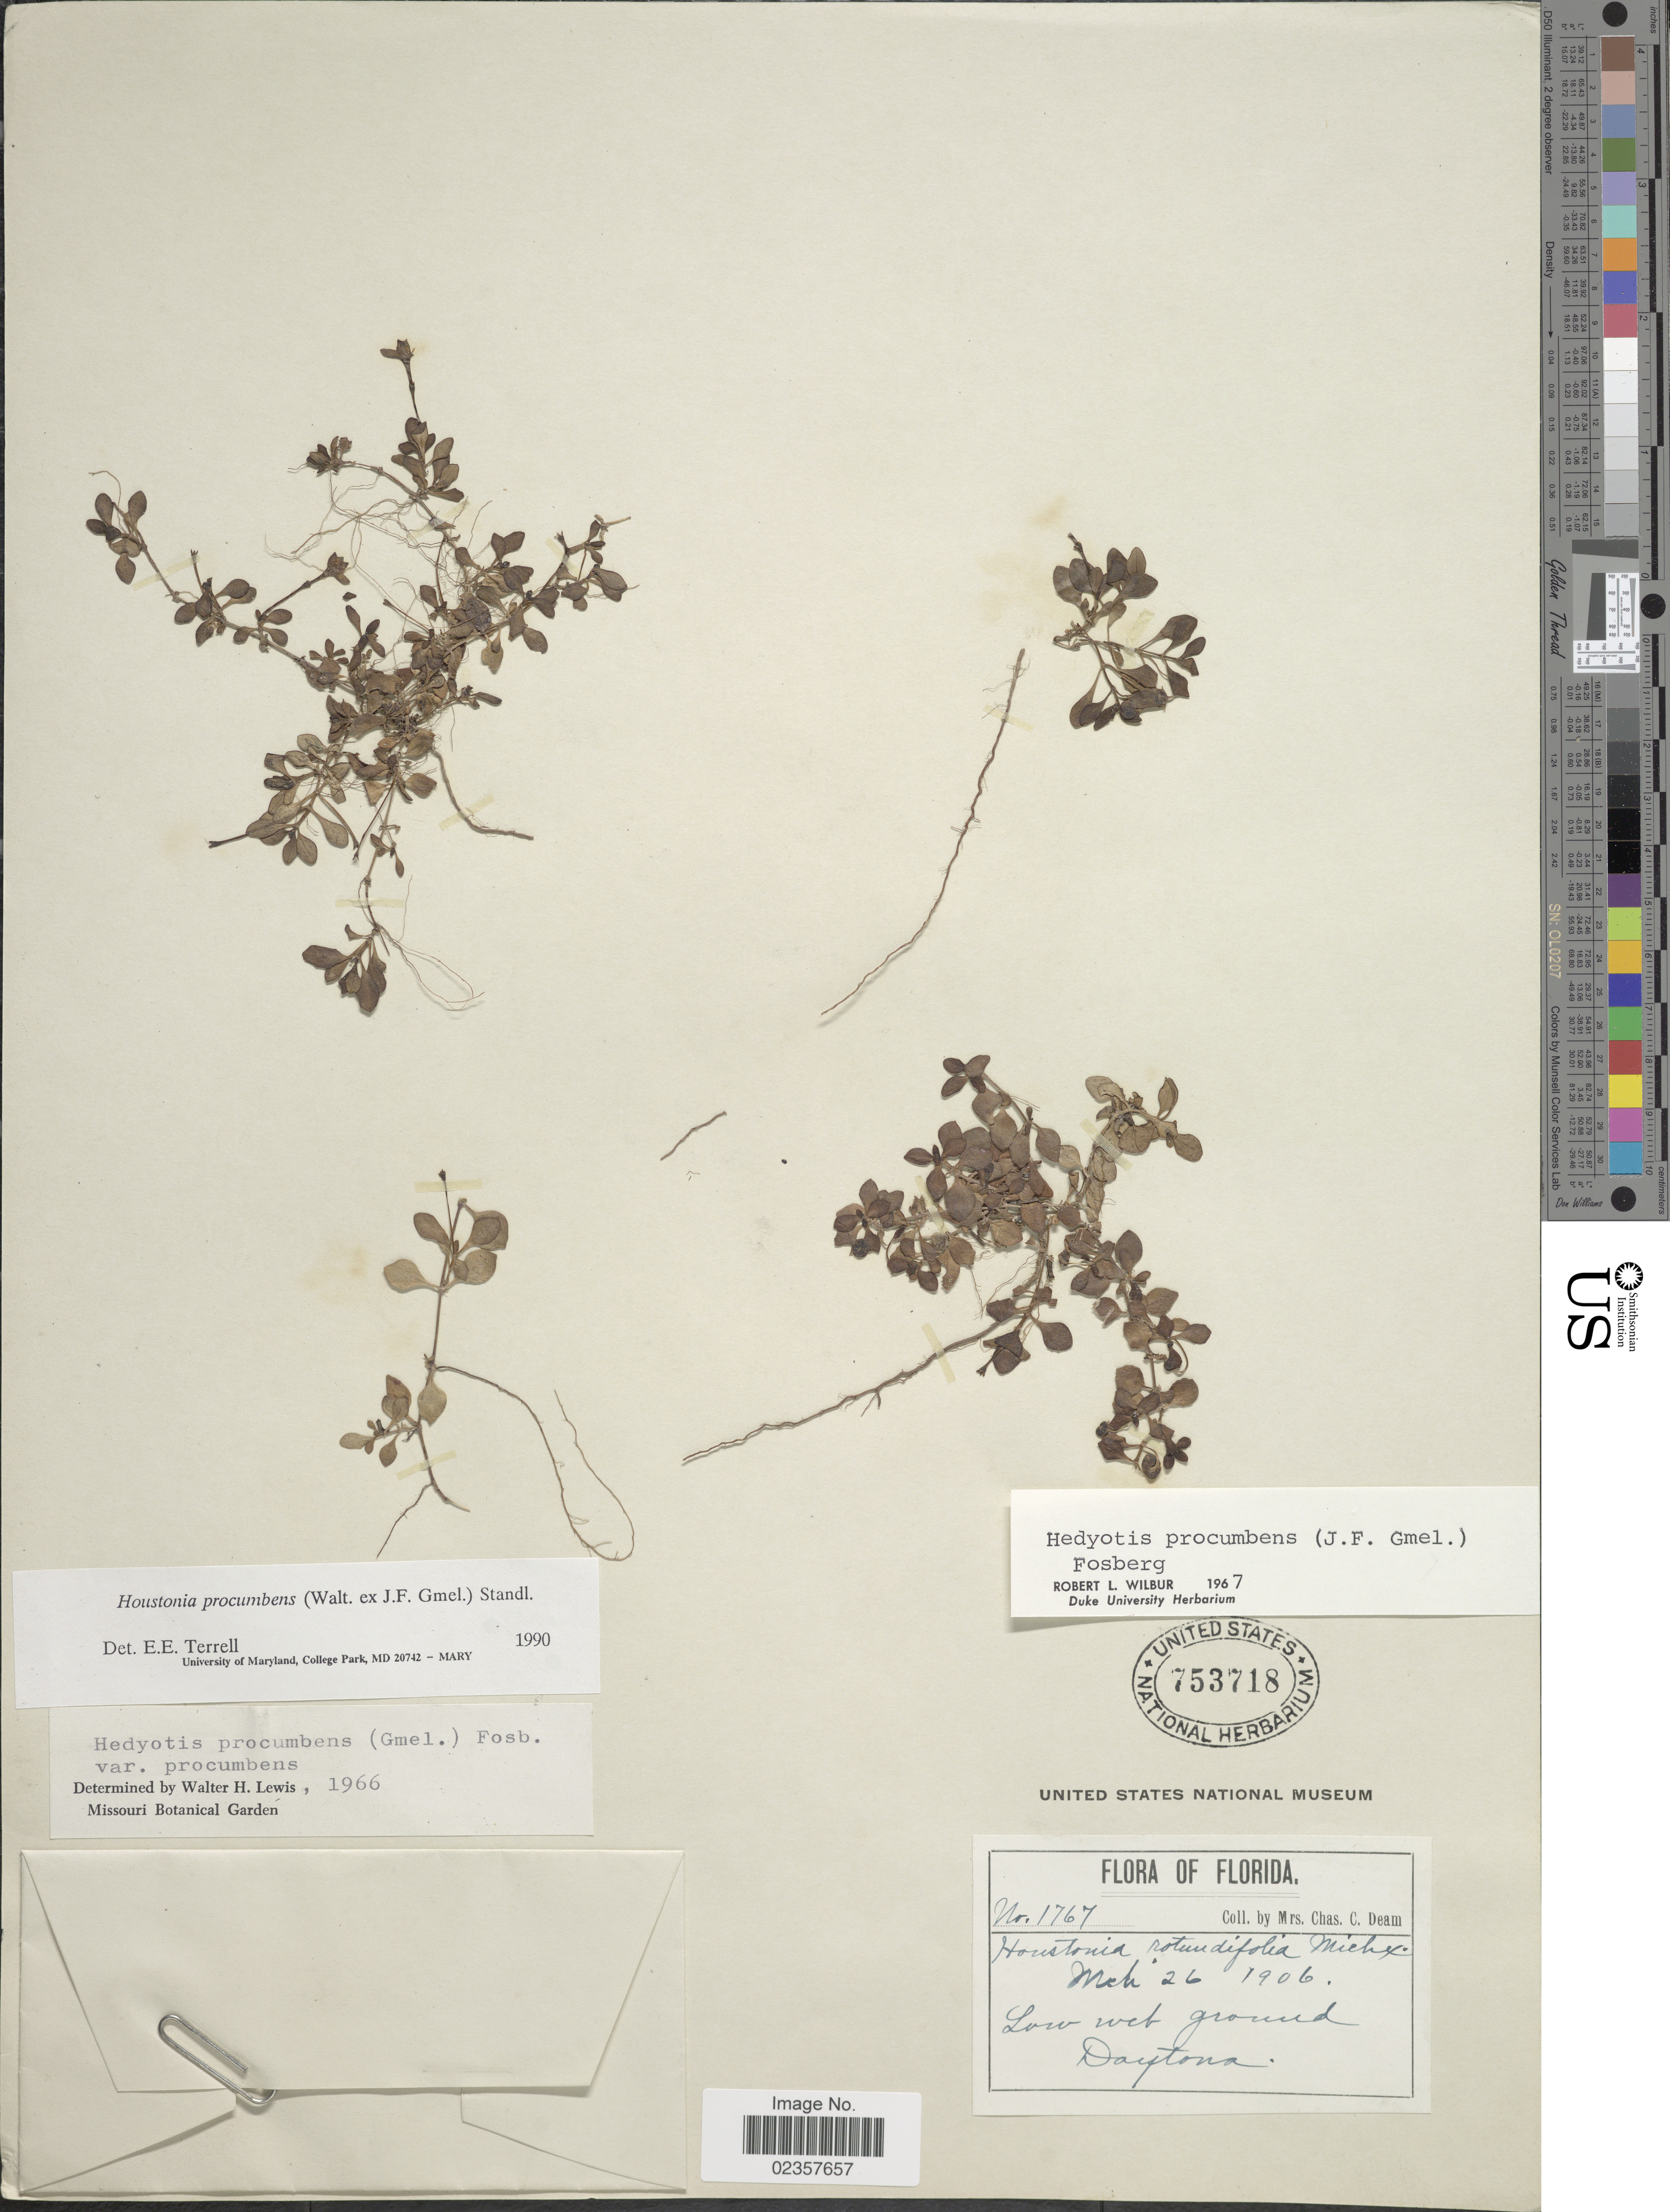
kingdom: Plantae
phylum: Tracheophyta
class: Magnoliopsida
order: Gentianales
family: Rubiaceae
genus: Houstonia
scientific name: Houstonia procumbens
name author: (Walter ex J.F. Gmel.) Standl.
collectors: C. Deam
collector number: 1767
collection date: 1906-03-26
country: United States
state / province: Florida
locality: Florida. Low wet ground, Daytona.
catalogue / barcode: US 753718